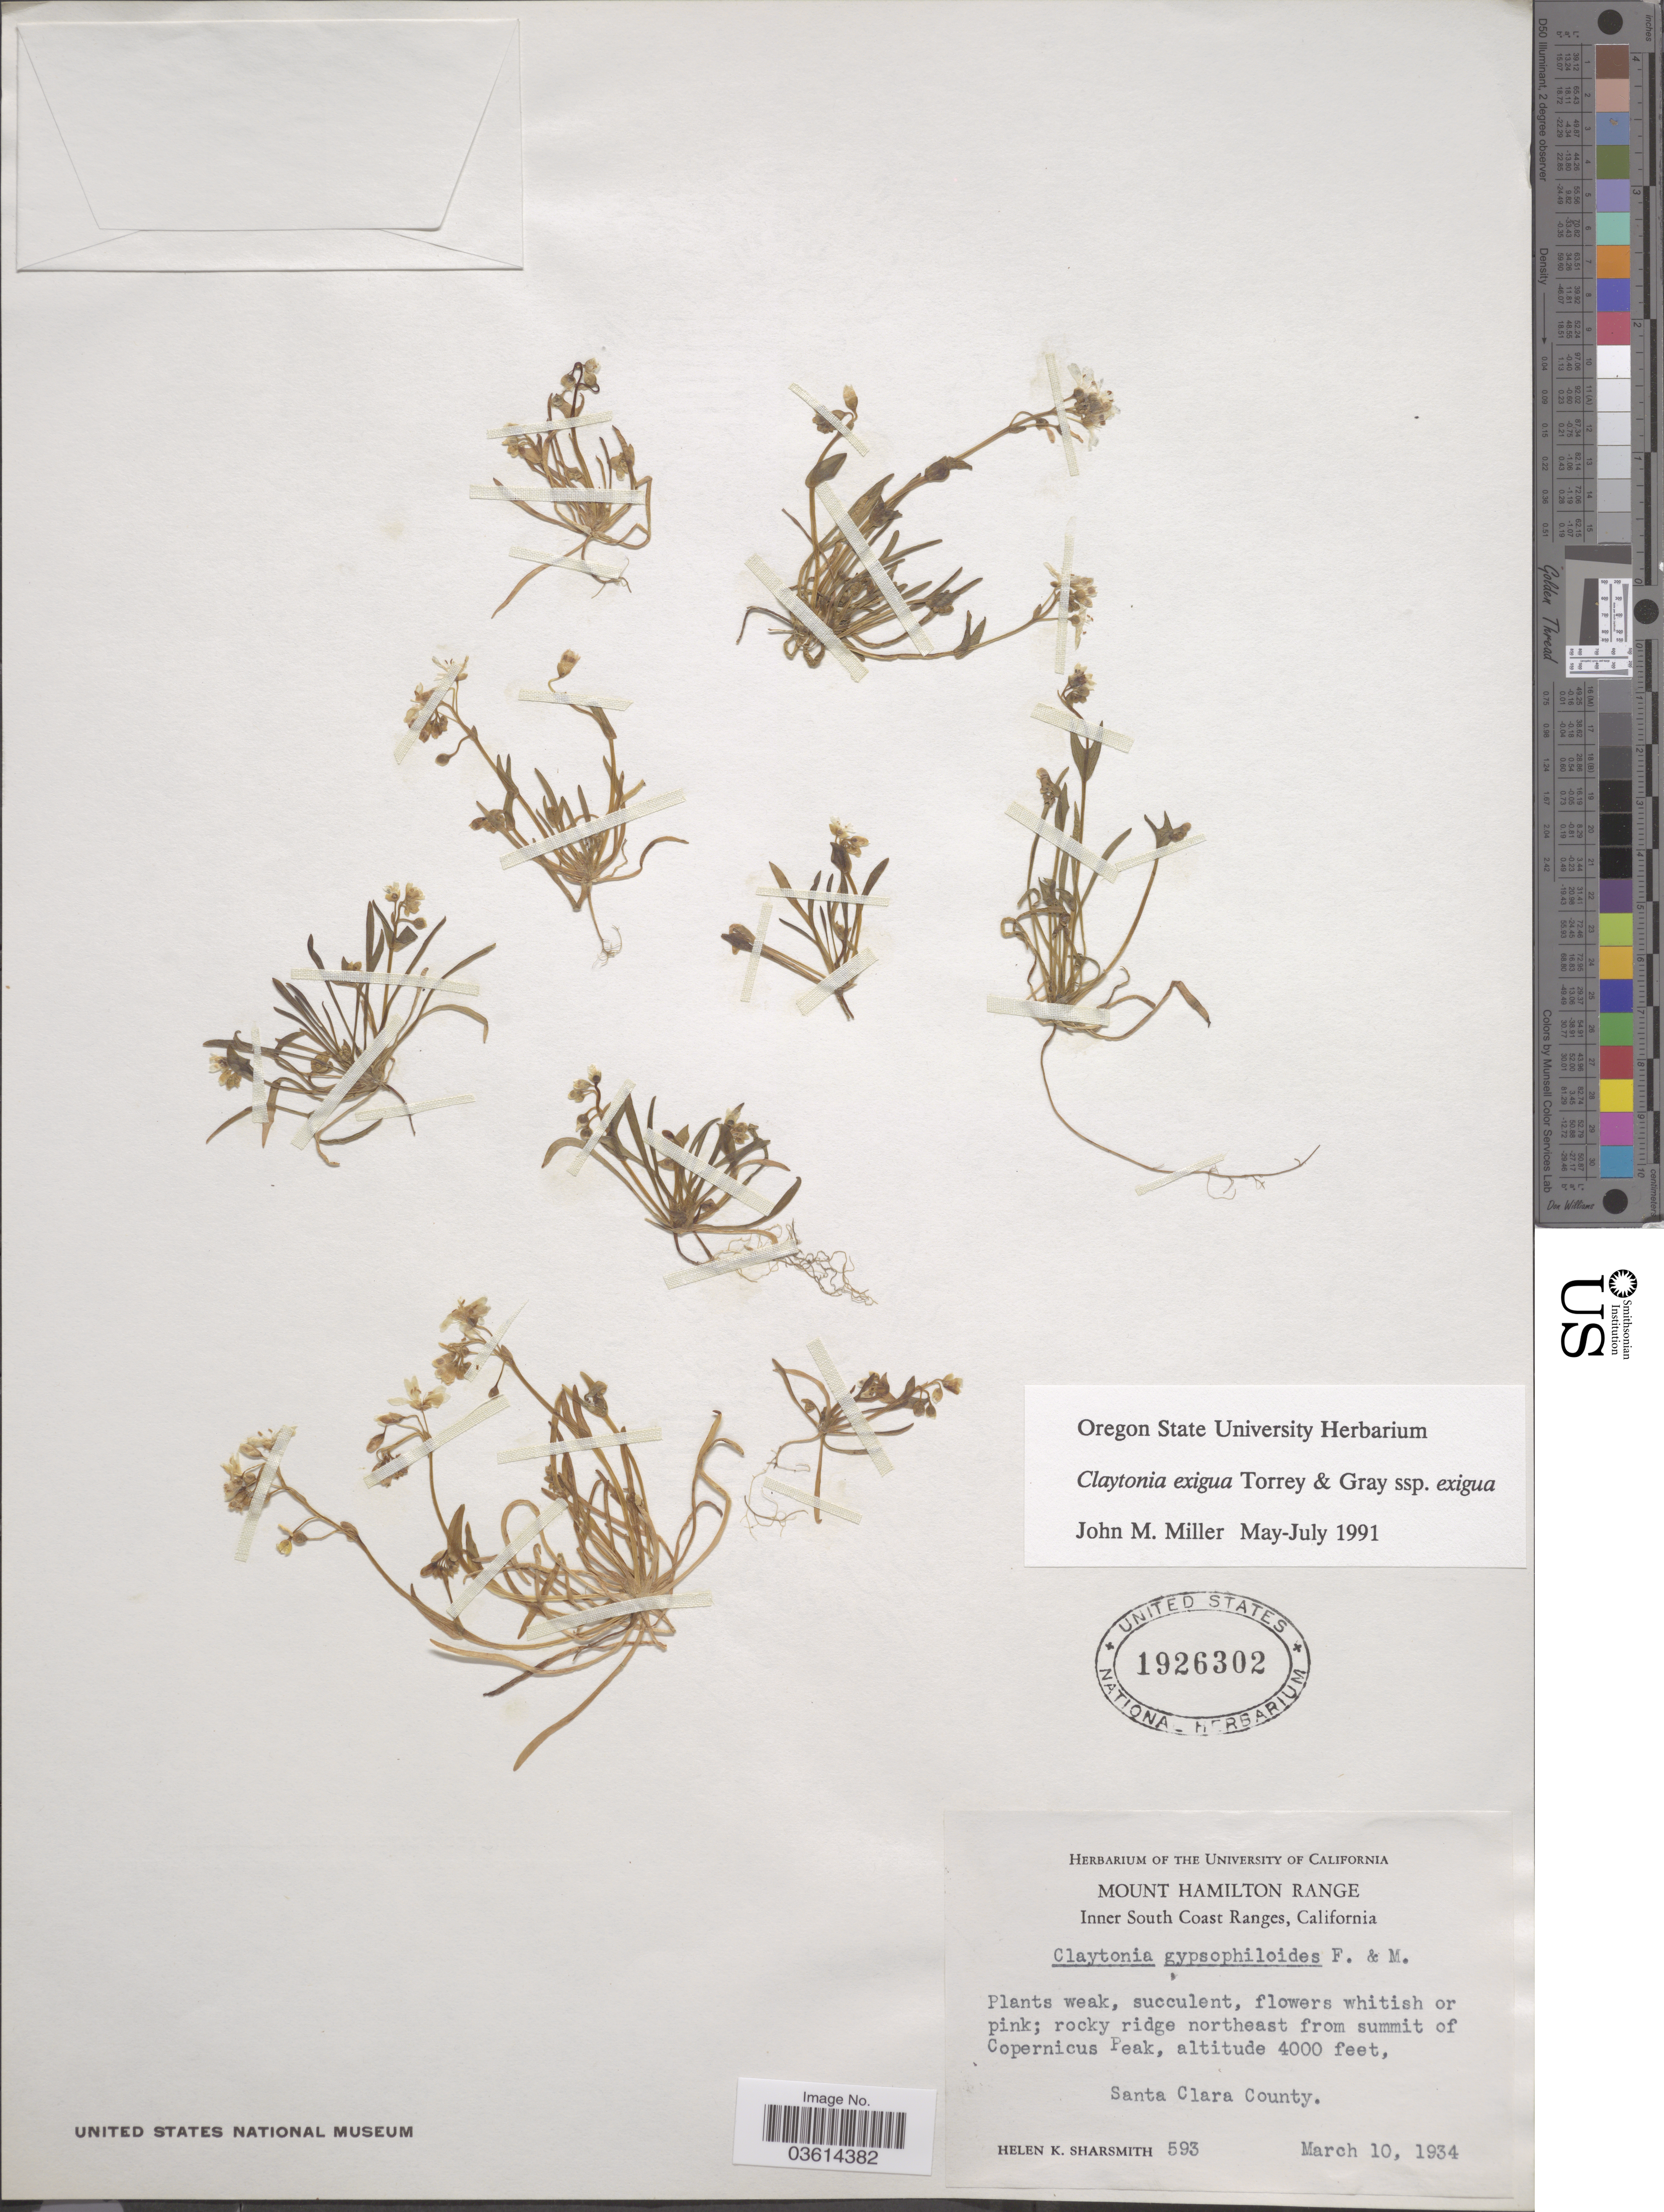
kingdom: Plantae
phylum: Tracheophyta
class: Magnoliopsida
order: Caryophyllales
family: Montiaceae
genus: Claytonia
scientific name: Claytonia exigua subsp. exigua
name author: (Douglas) Torr. & A. Gray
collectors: H. Sharsmith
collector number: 593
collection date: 1934-03-10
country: United States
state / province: California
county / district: Santa Clara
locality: Mount Hamilton Range. Inner South Coast Ranges. Rocky ridge northeast from summit of Copernicus Peak. Santa Clara County.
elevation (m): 1219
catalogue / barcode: US 1926302